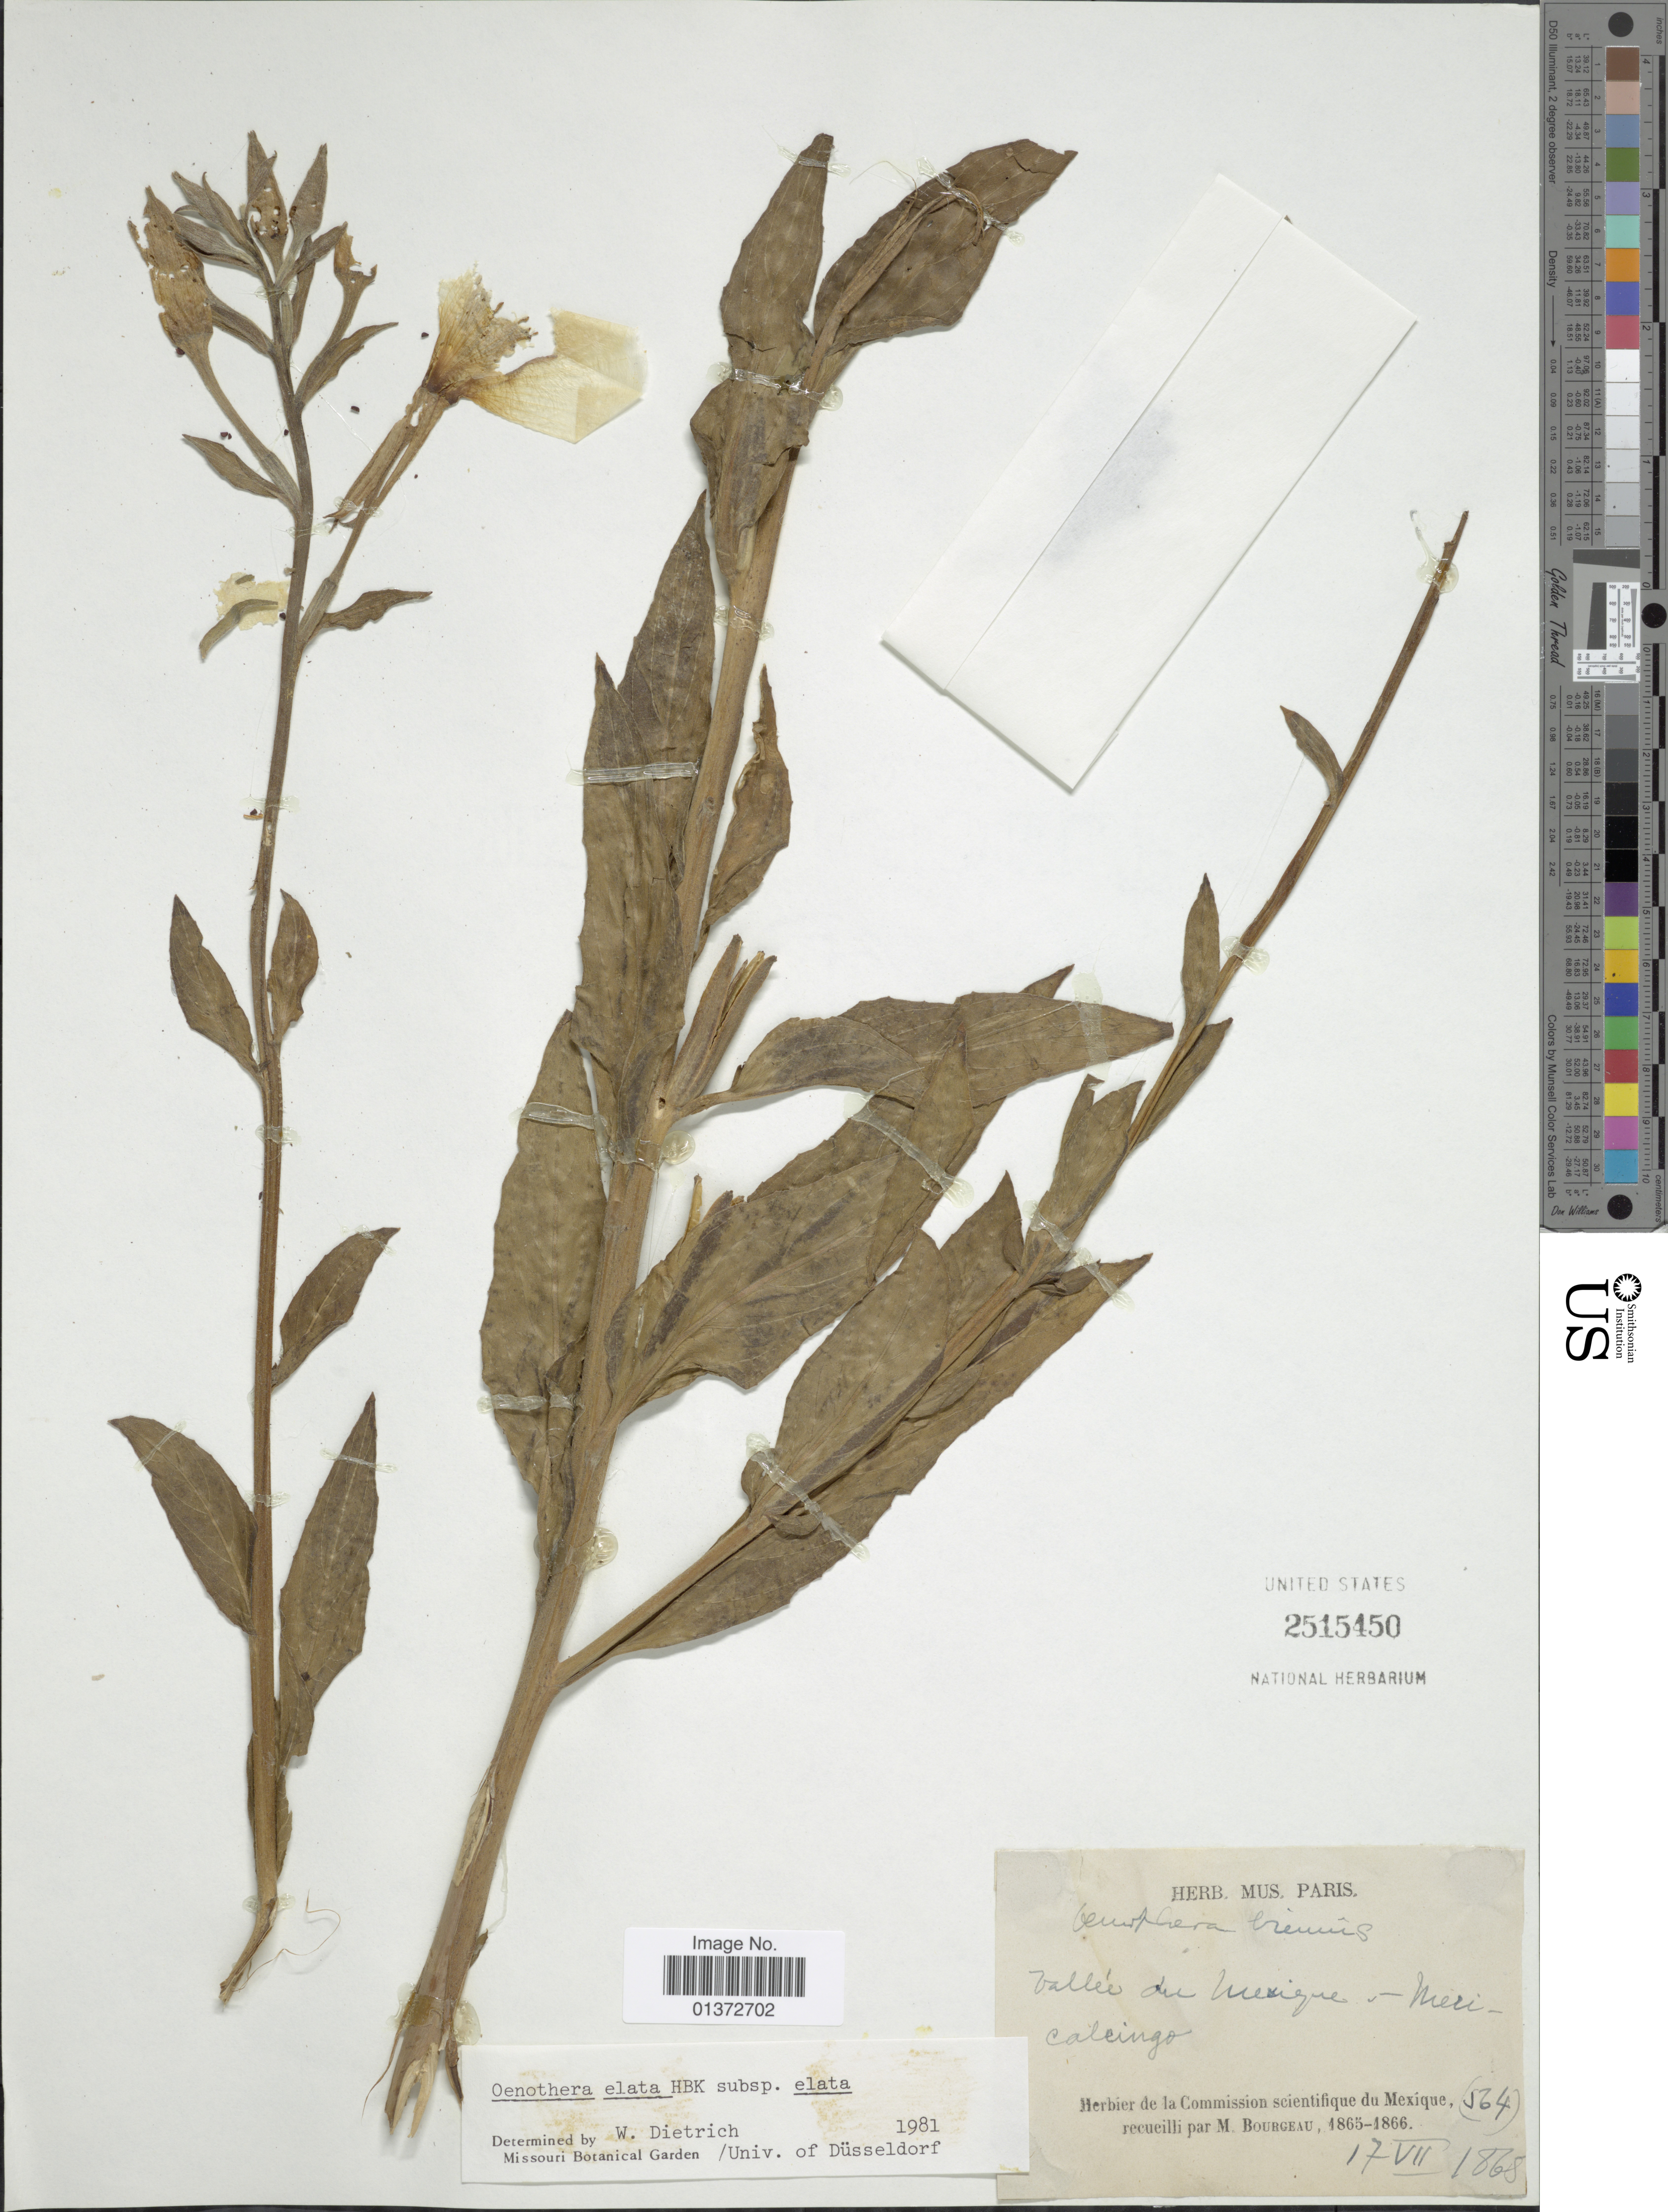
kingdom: Plantae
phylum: Tracheophyta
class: Magnoliopsida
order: Myrtales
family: Onagraceae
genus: Oenothera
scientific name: Oenothera elata subsp. elata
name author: Kunth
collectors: M. Bourgeau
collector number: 564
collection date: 1868-07-17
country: Mexico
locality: Vallée de Mexique [Valley of Mexico]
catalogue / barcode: US 2515450